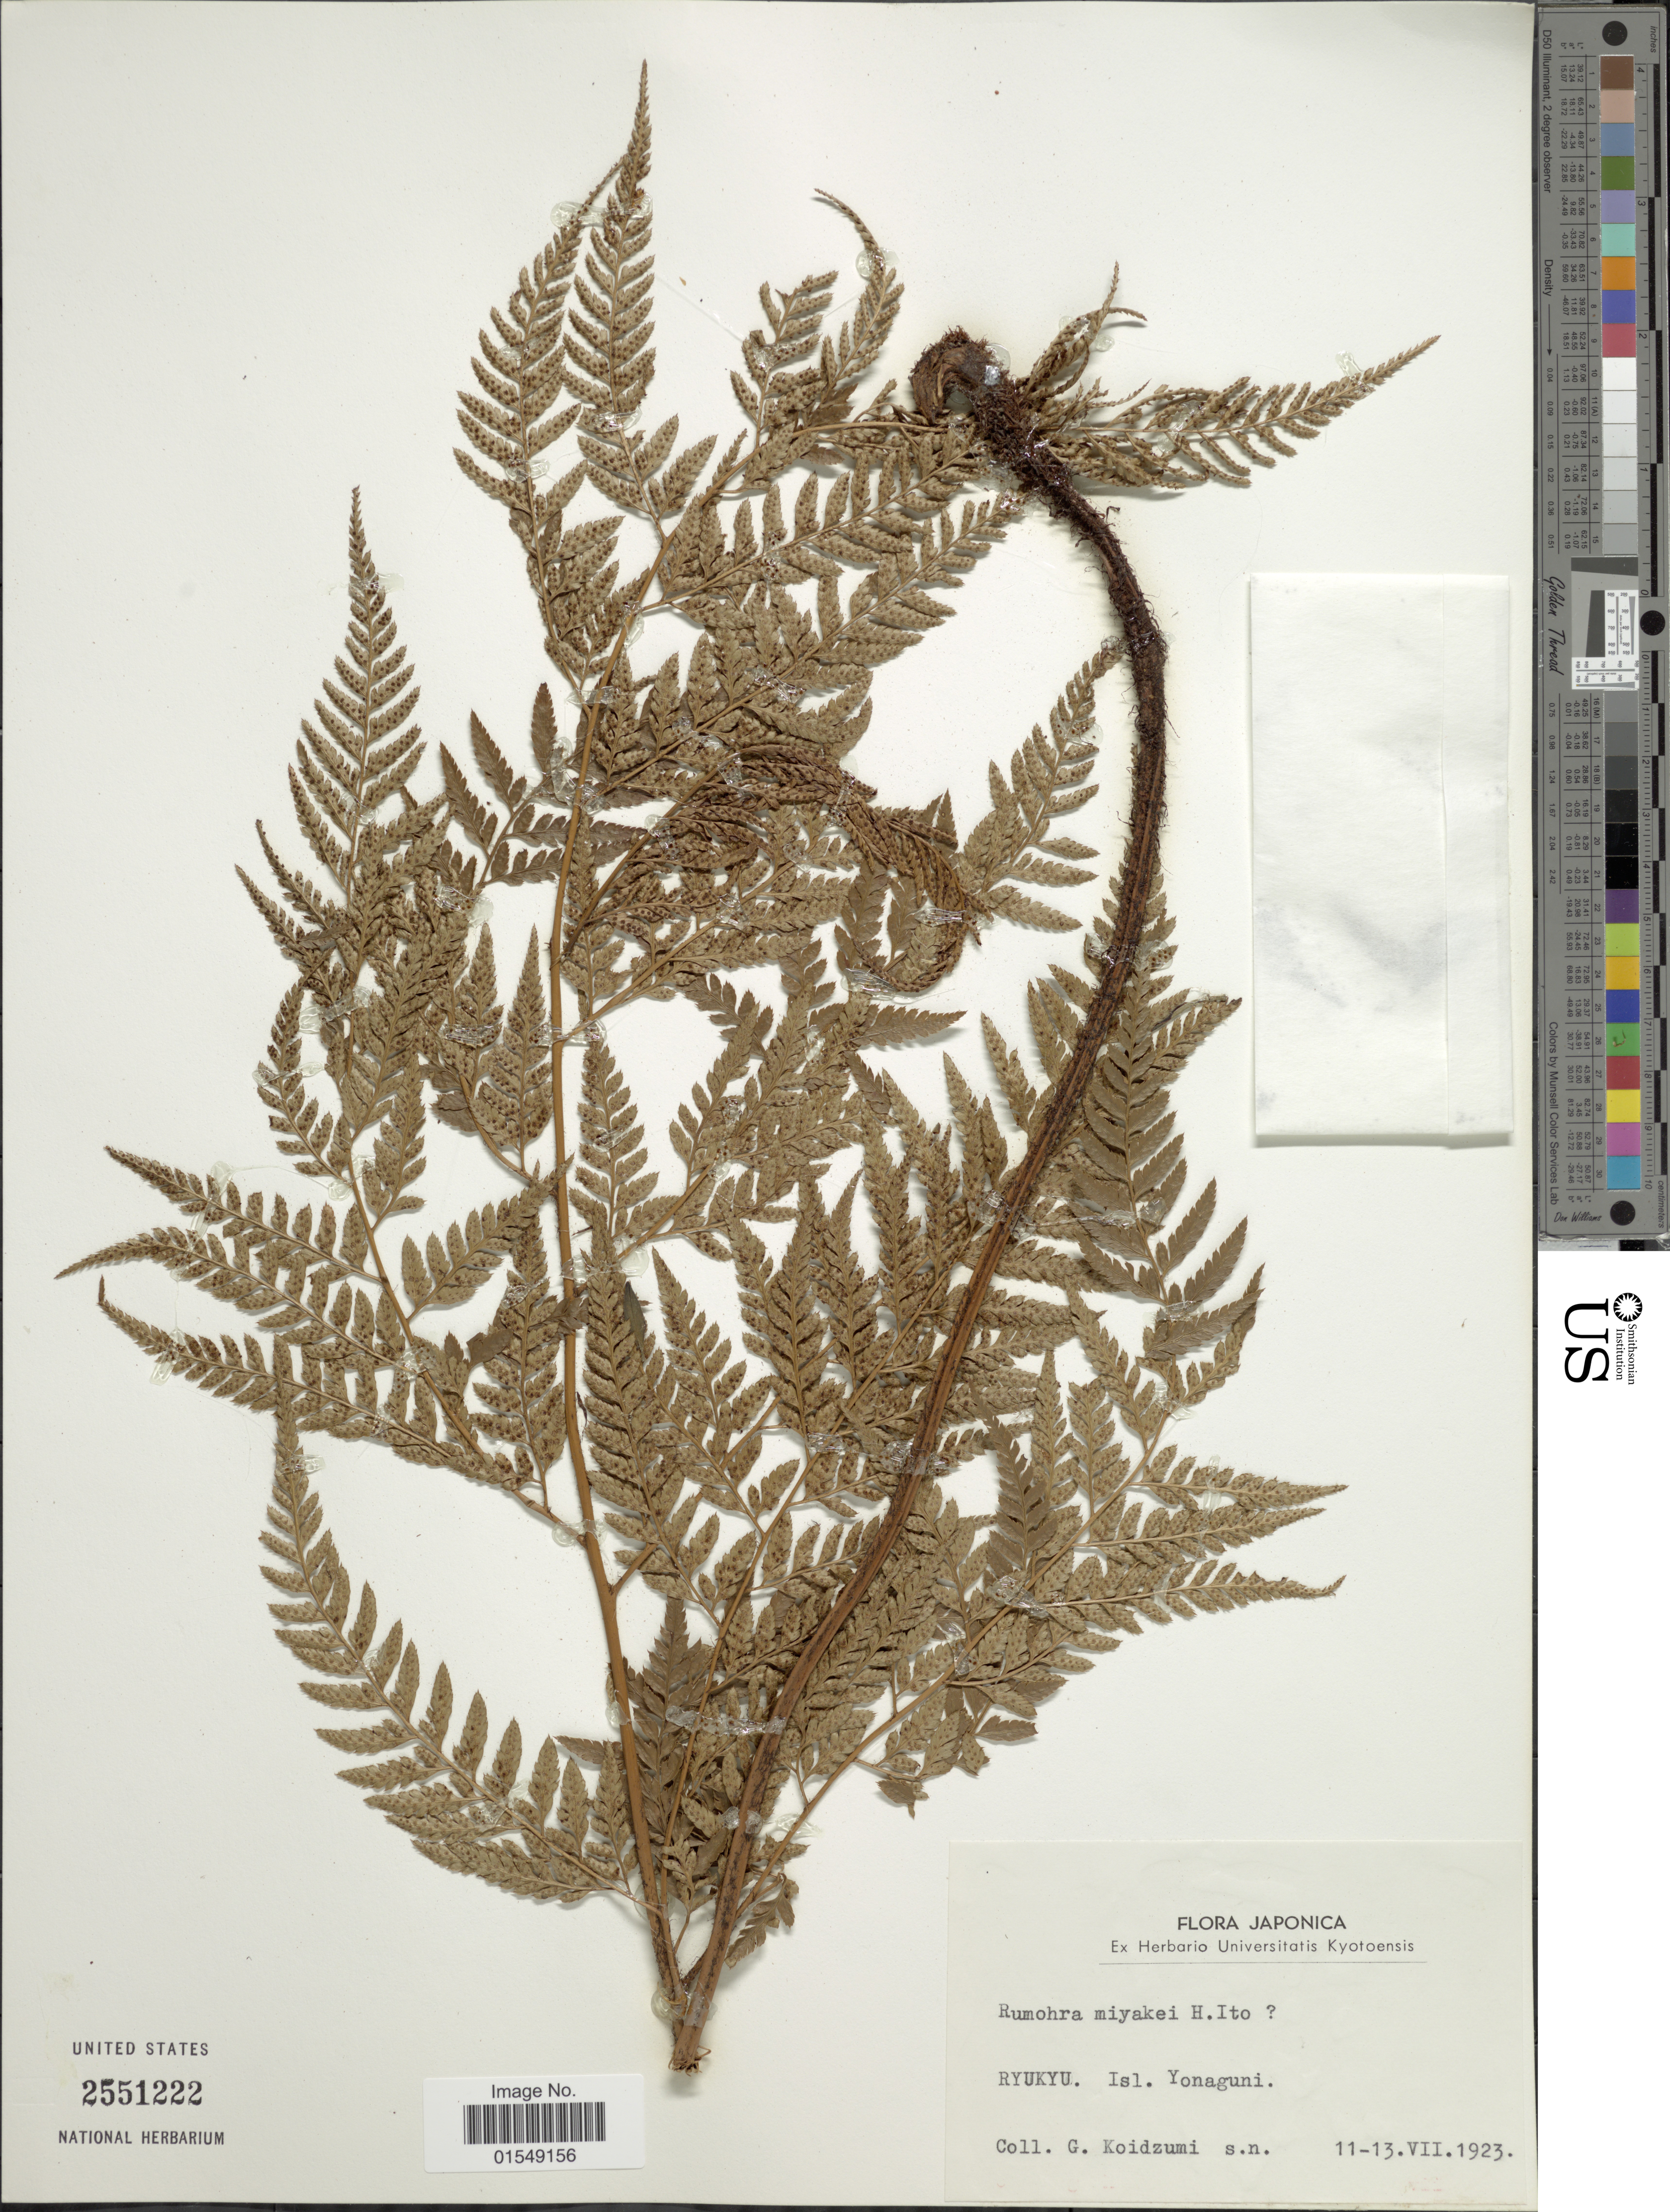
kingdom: Plantae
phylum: Tracheophyta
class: Polypodiopsida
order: Polypodiales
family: Dryopteridaceae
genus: Arachniodes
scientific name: Arachniodes miyakei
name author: (H. Itô) Shimura ex Nakaike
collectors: G. Koidzumi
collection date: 1923-07-11/1923-07-13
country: Japan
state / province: Okinawa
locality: Ryukyu, Isl. Yonaguni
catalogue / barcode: US 2551222